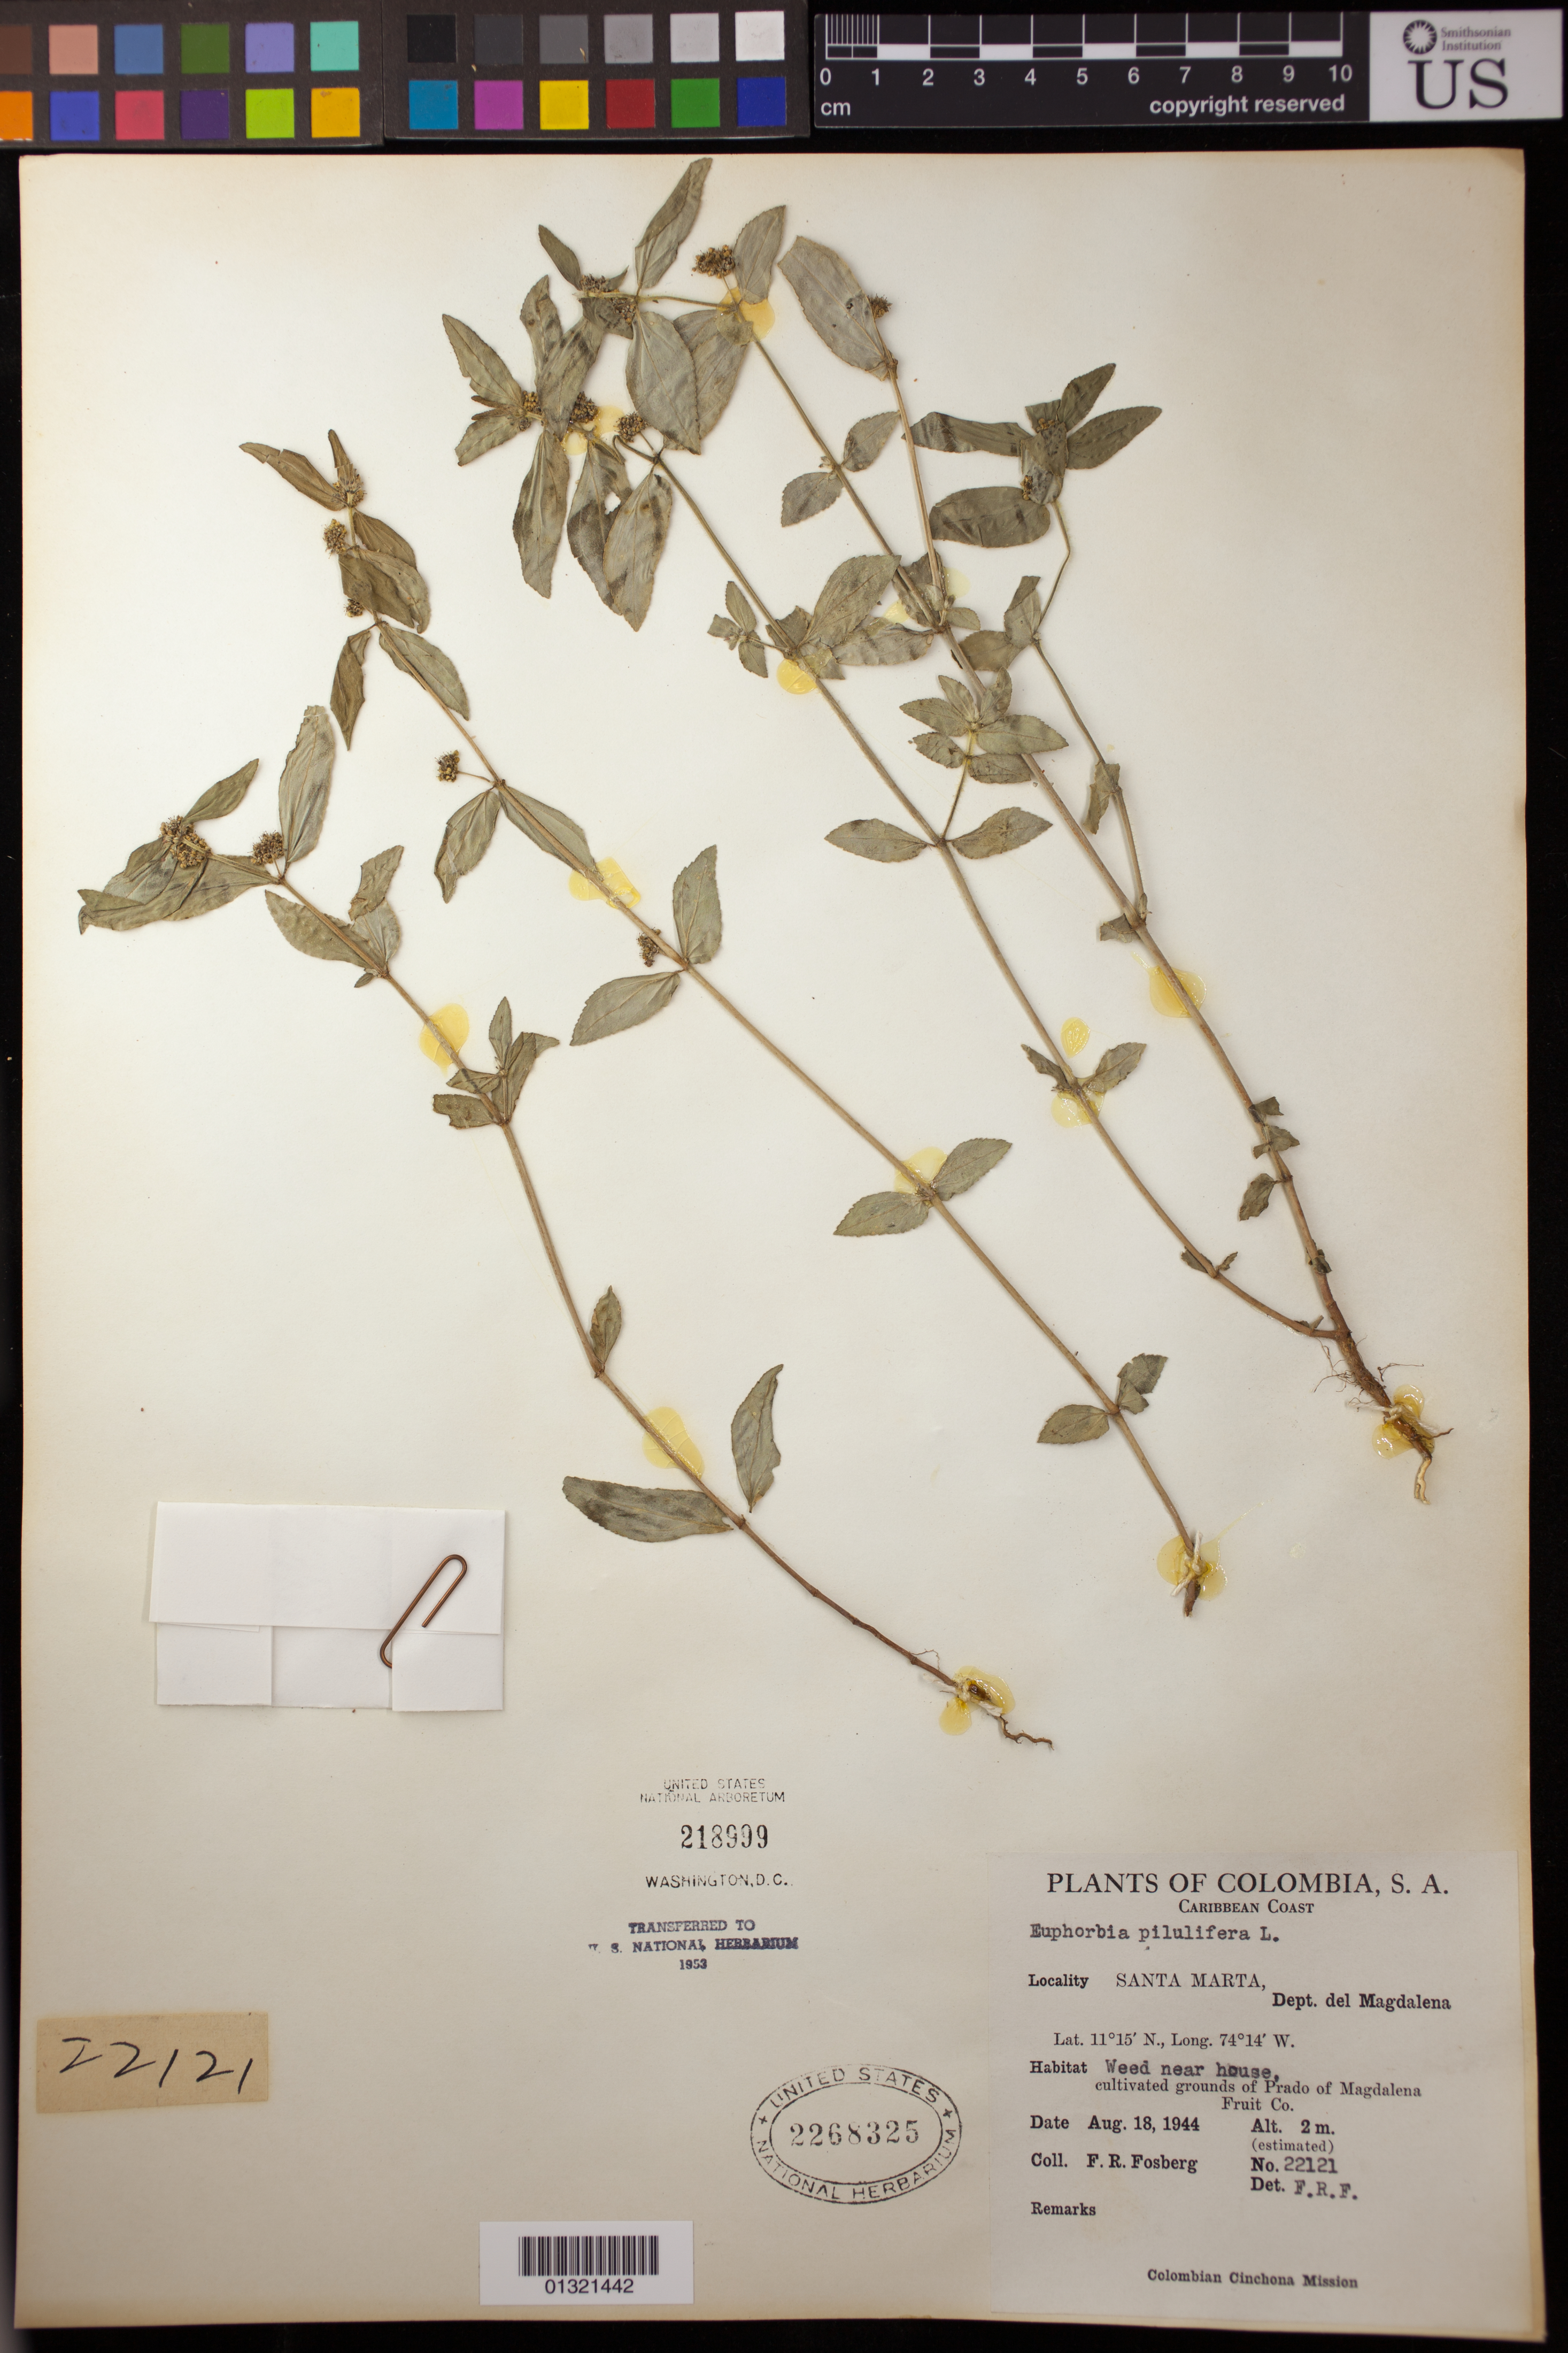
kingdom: Plantae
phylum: Tracheophyta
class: Magnoliopsida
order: Malpighiales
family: Euphorbiaceae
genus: Euphorbia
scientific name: Euphorbia hirta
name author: L.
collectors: F. R. Fosberg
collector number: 22121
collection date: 1944-08-18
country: Colombia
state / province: Magdalena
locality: Santa Marta,; Prado of Magdalena; Fruit Co.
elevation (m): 2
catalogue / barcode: US 2268325